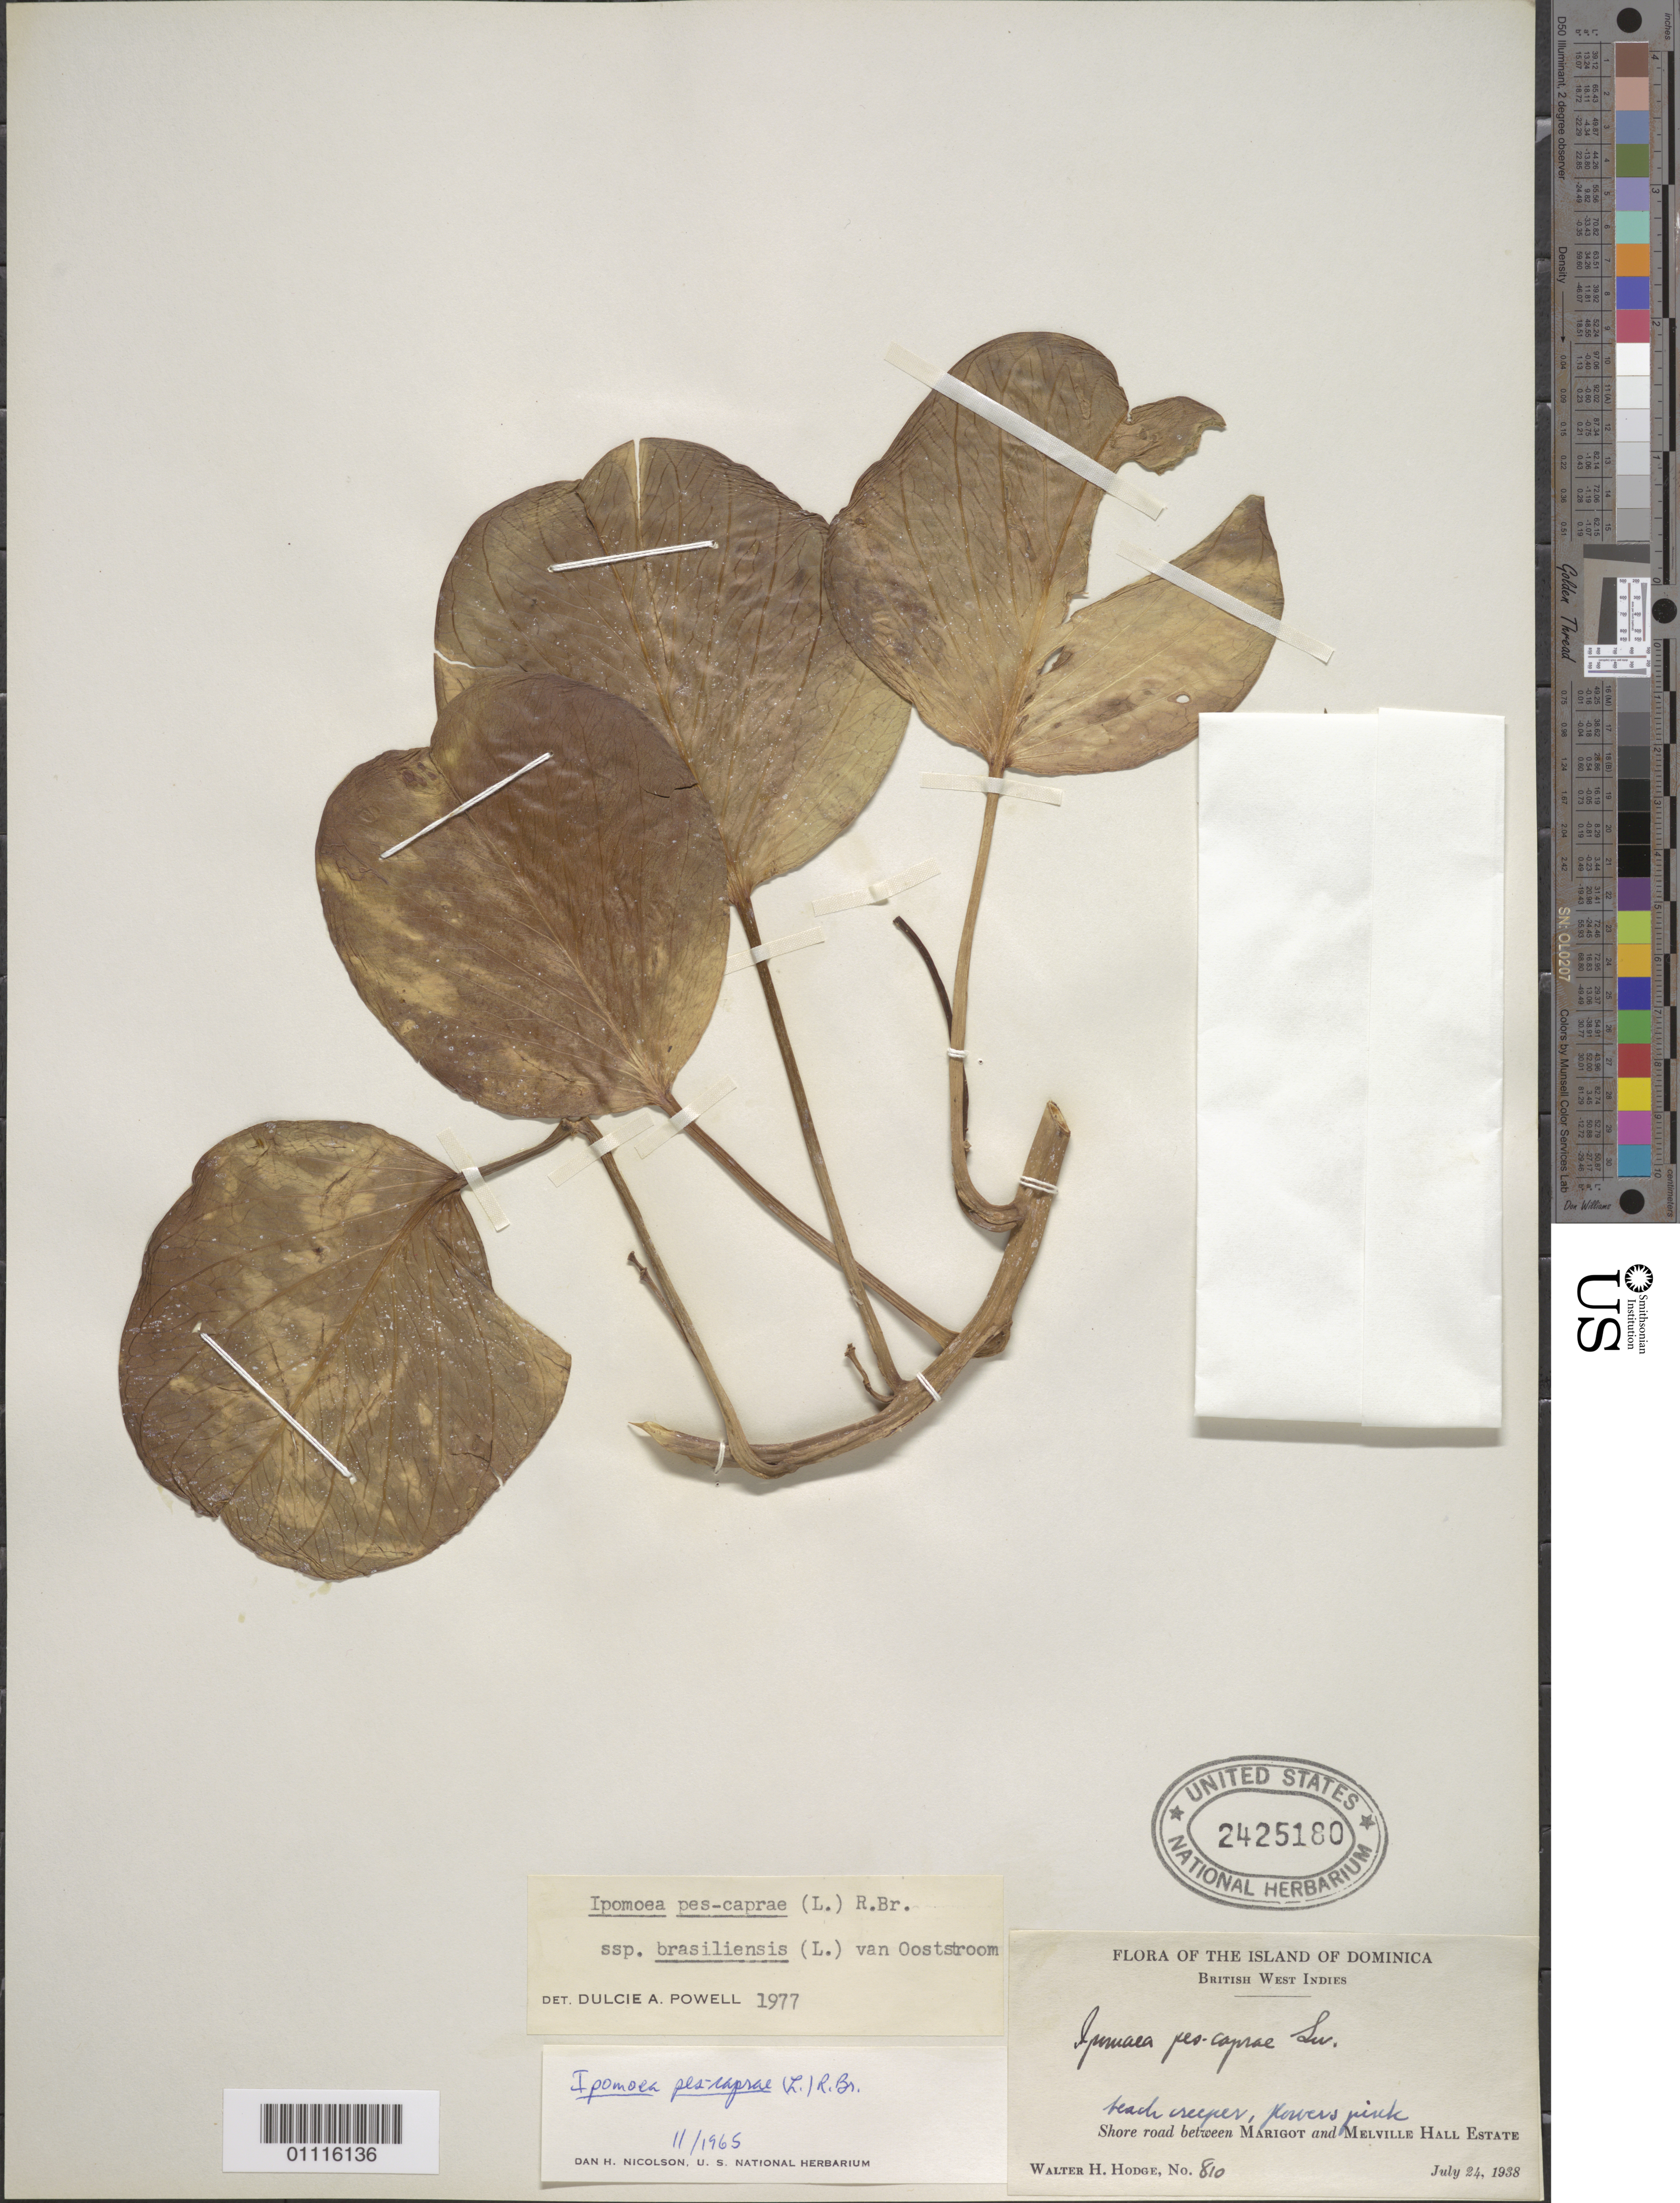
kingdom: Plantae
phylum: Tracheophyta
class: Magnoliopsida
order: Solanales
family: Convolvulaceae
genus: Ipomoea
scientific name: Ipomoea pes-caprae subsp. brasiliensis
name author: (L.) Ooststr.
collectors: W. Hodge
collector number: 810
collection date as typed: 24 Jul 1938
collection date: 1938-07-24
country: Dominica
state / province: St. Andrew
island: Dominica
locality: Shore road between Marigot and Melville Hall Estate.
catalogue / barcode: US 2425180